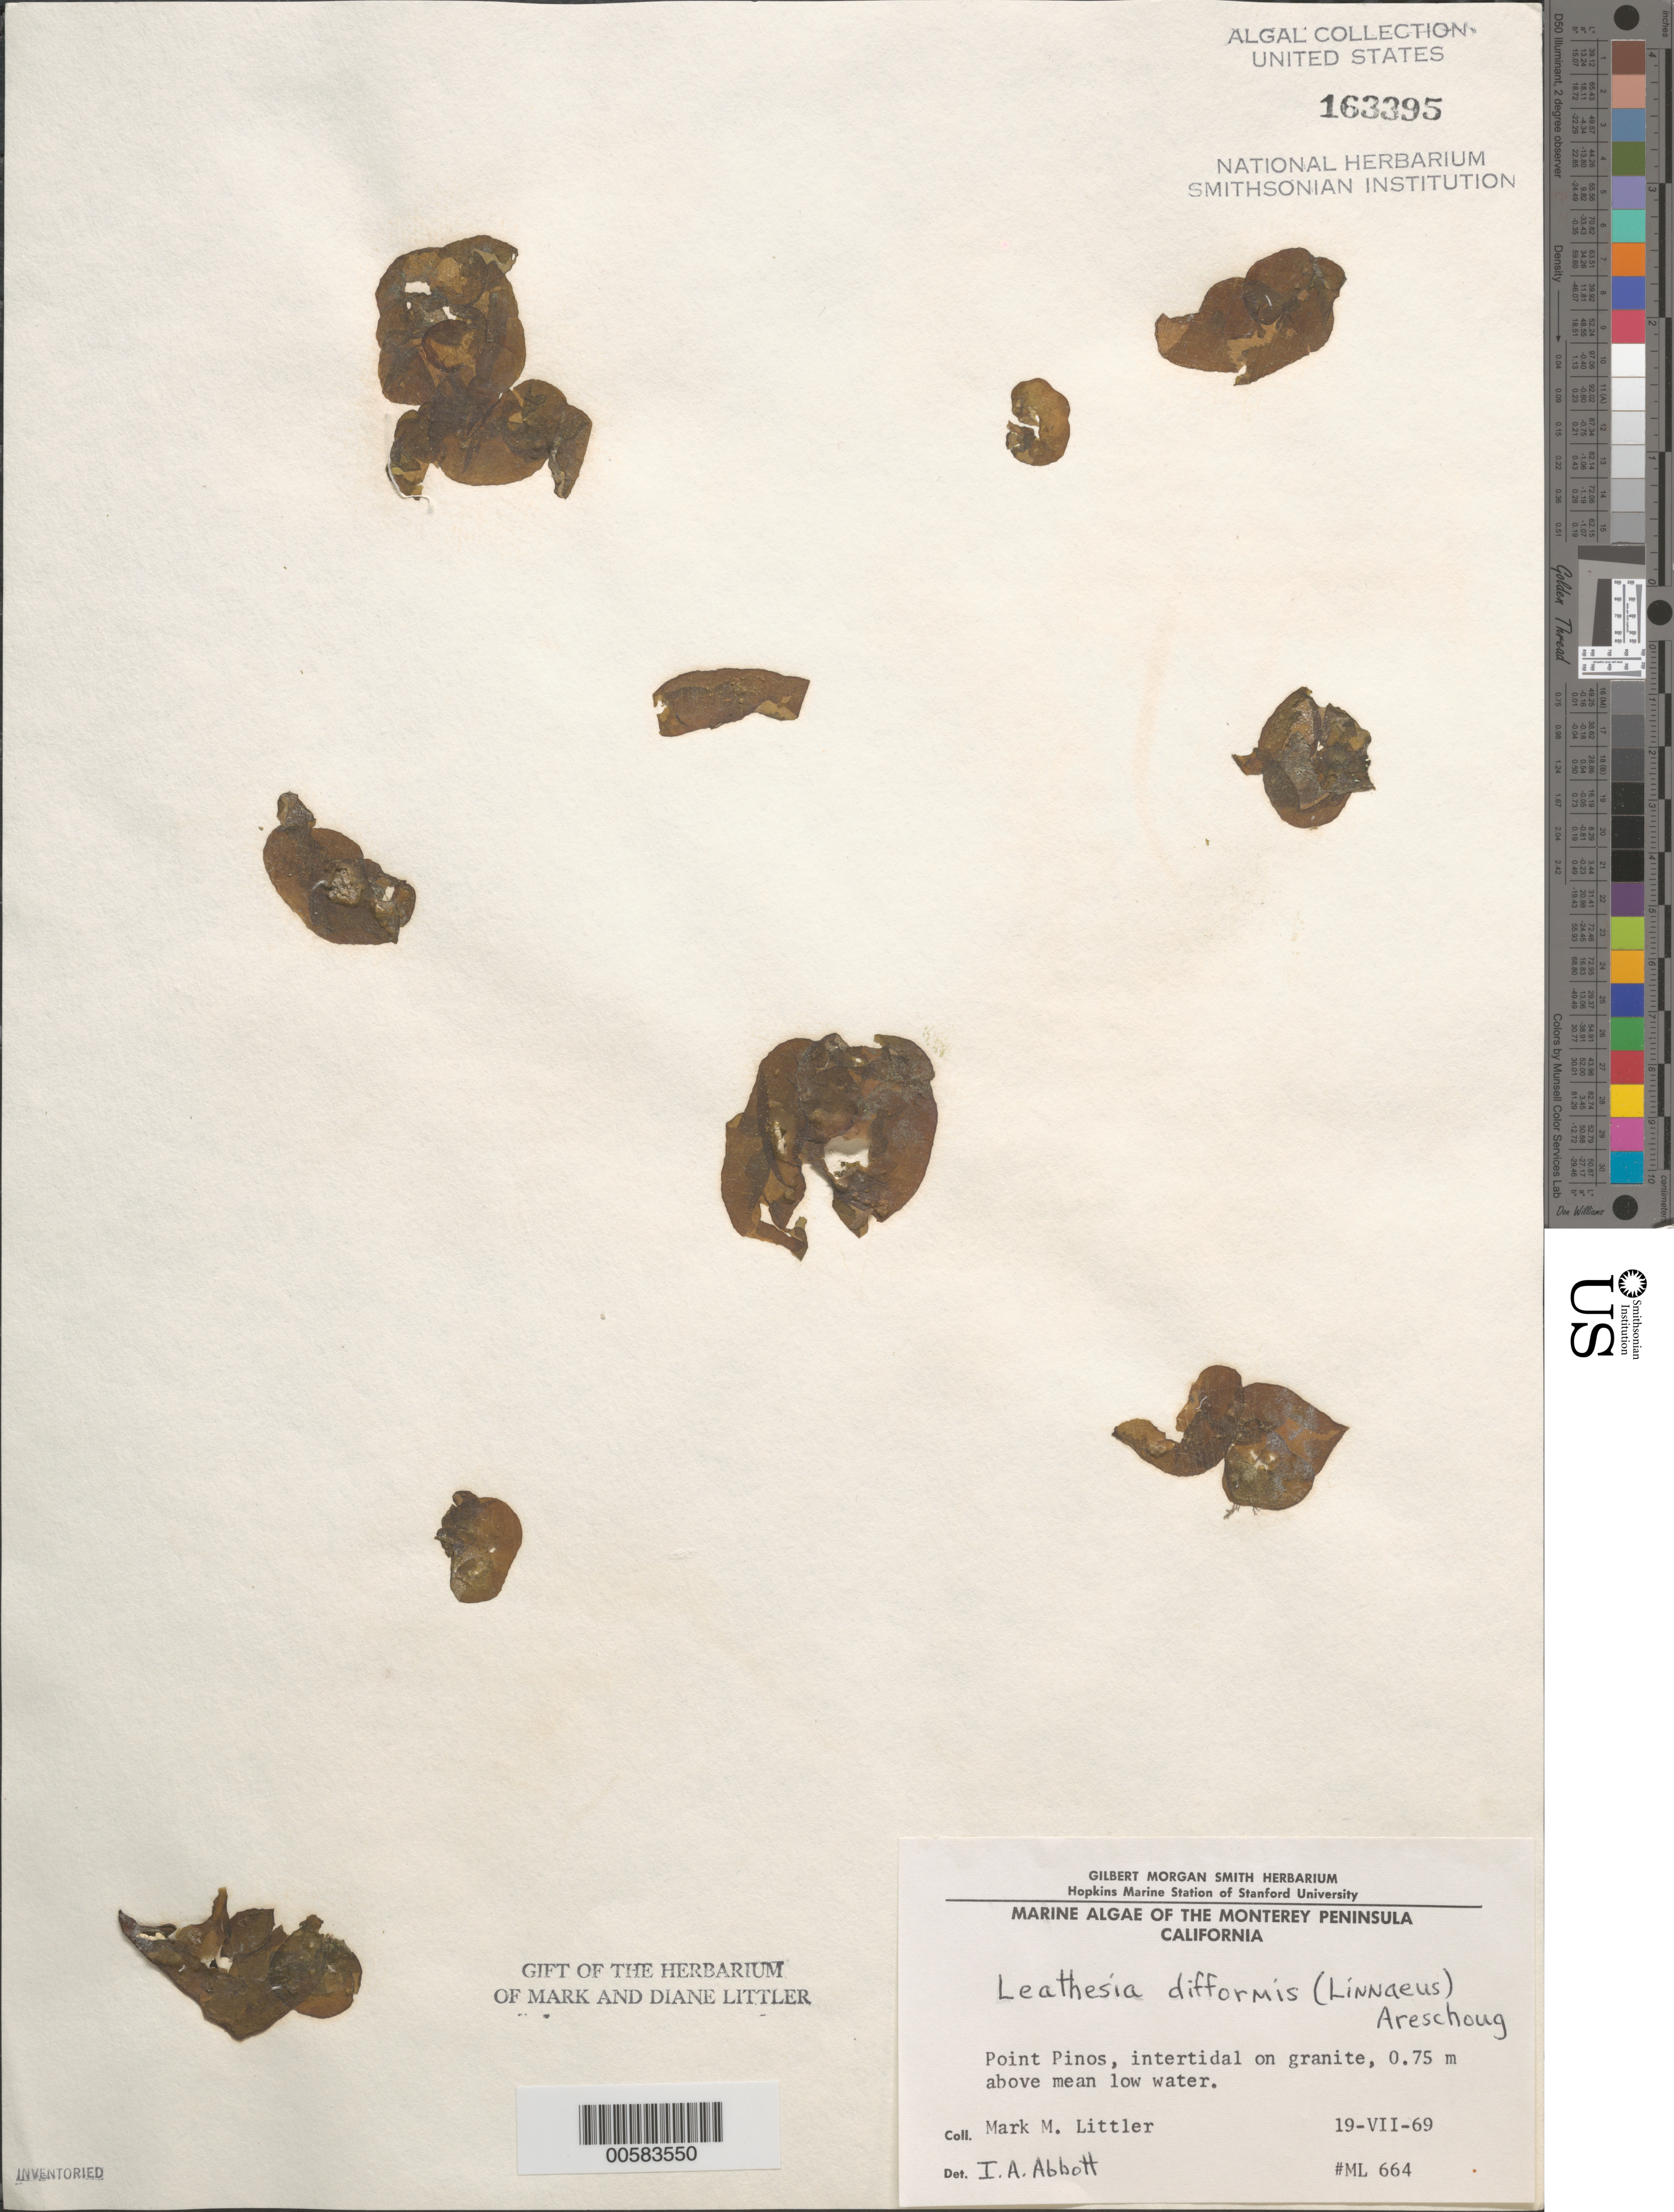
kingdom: Chromista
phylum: Ochrophyta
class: Phaeophyceae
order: Ectocarpales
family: Chordariaceae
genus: Leathesia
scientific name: Leathesia difformis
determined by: Abbott, Isabella A.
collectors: M. M. Littler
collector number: ML 664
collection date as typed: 19 Jul 1969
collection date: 1969-07-19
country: United States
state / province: California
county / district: Monterey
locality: Point Pinos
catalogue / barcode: US 163395